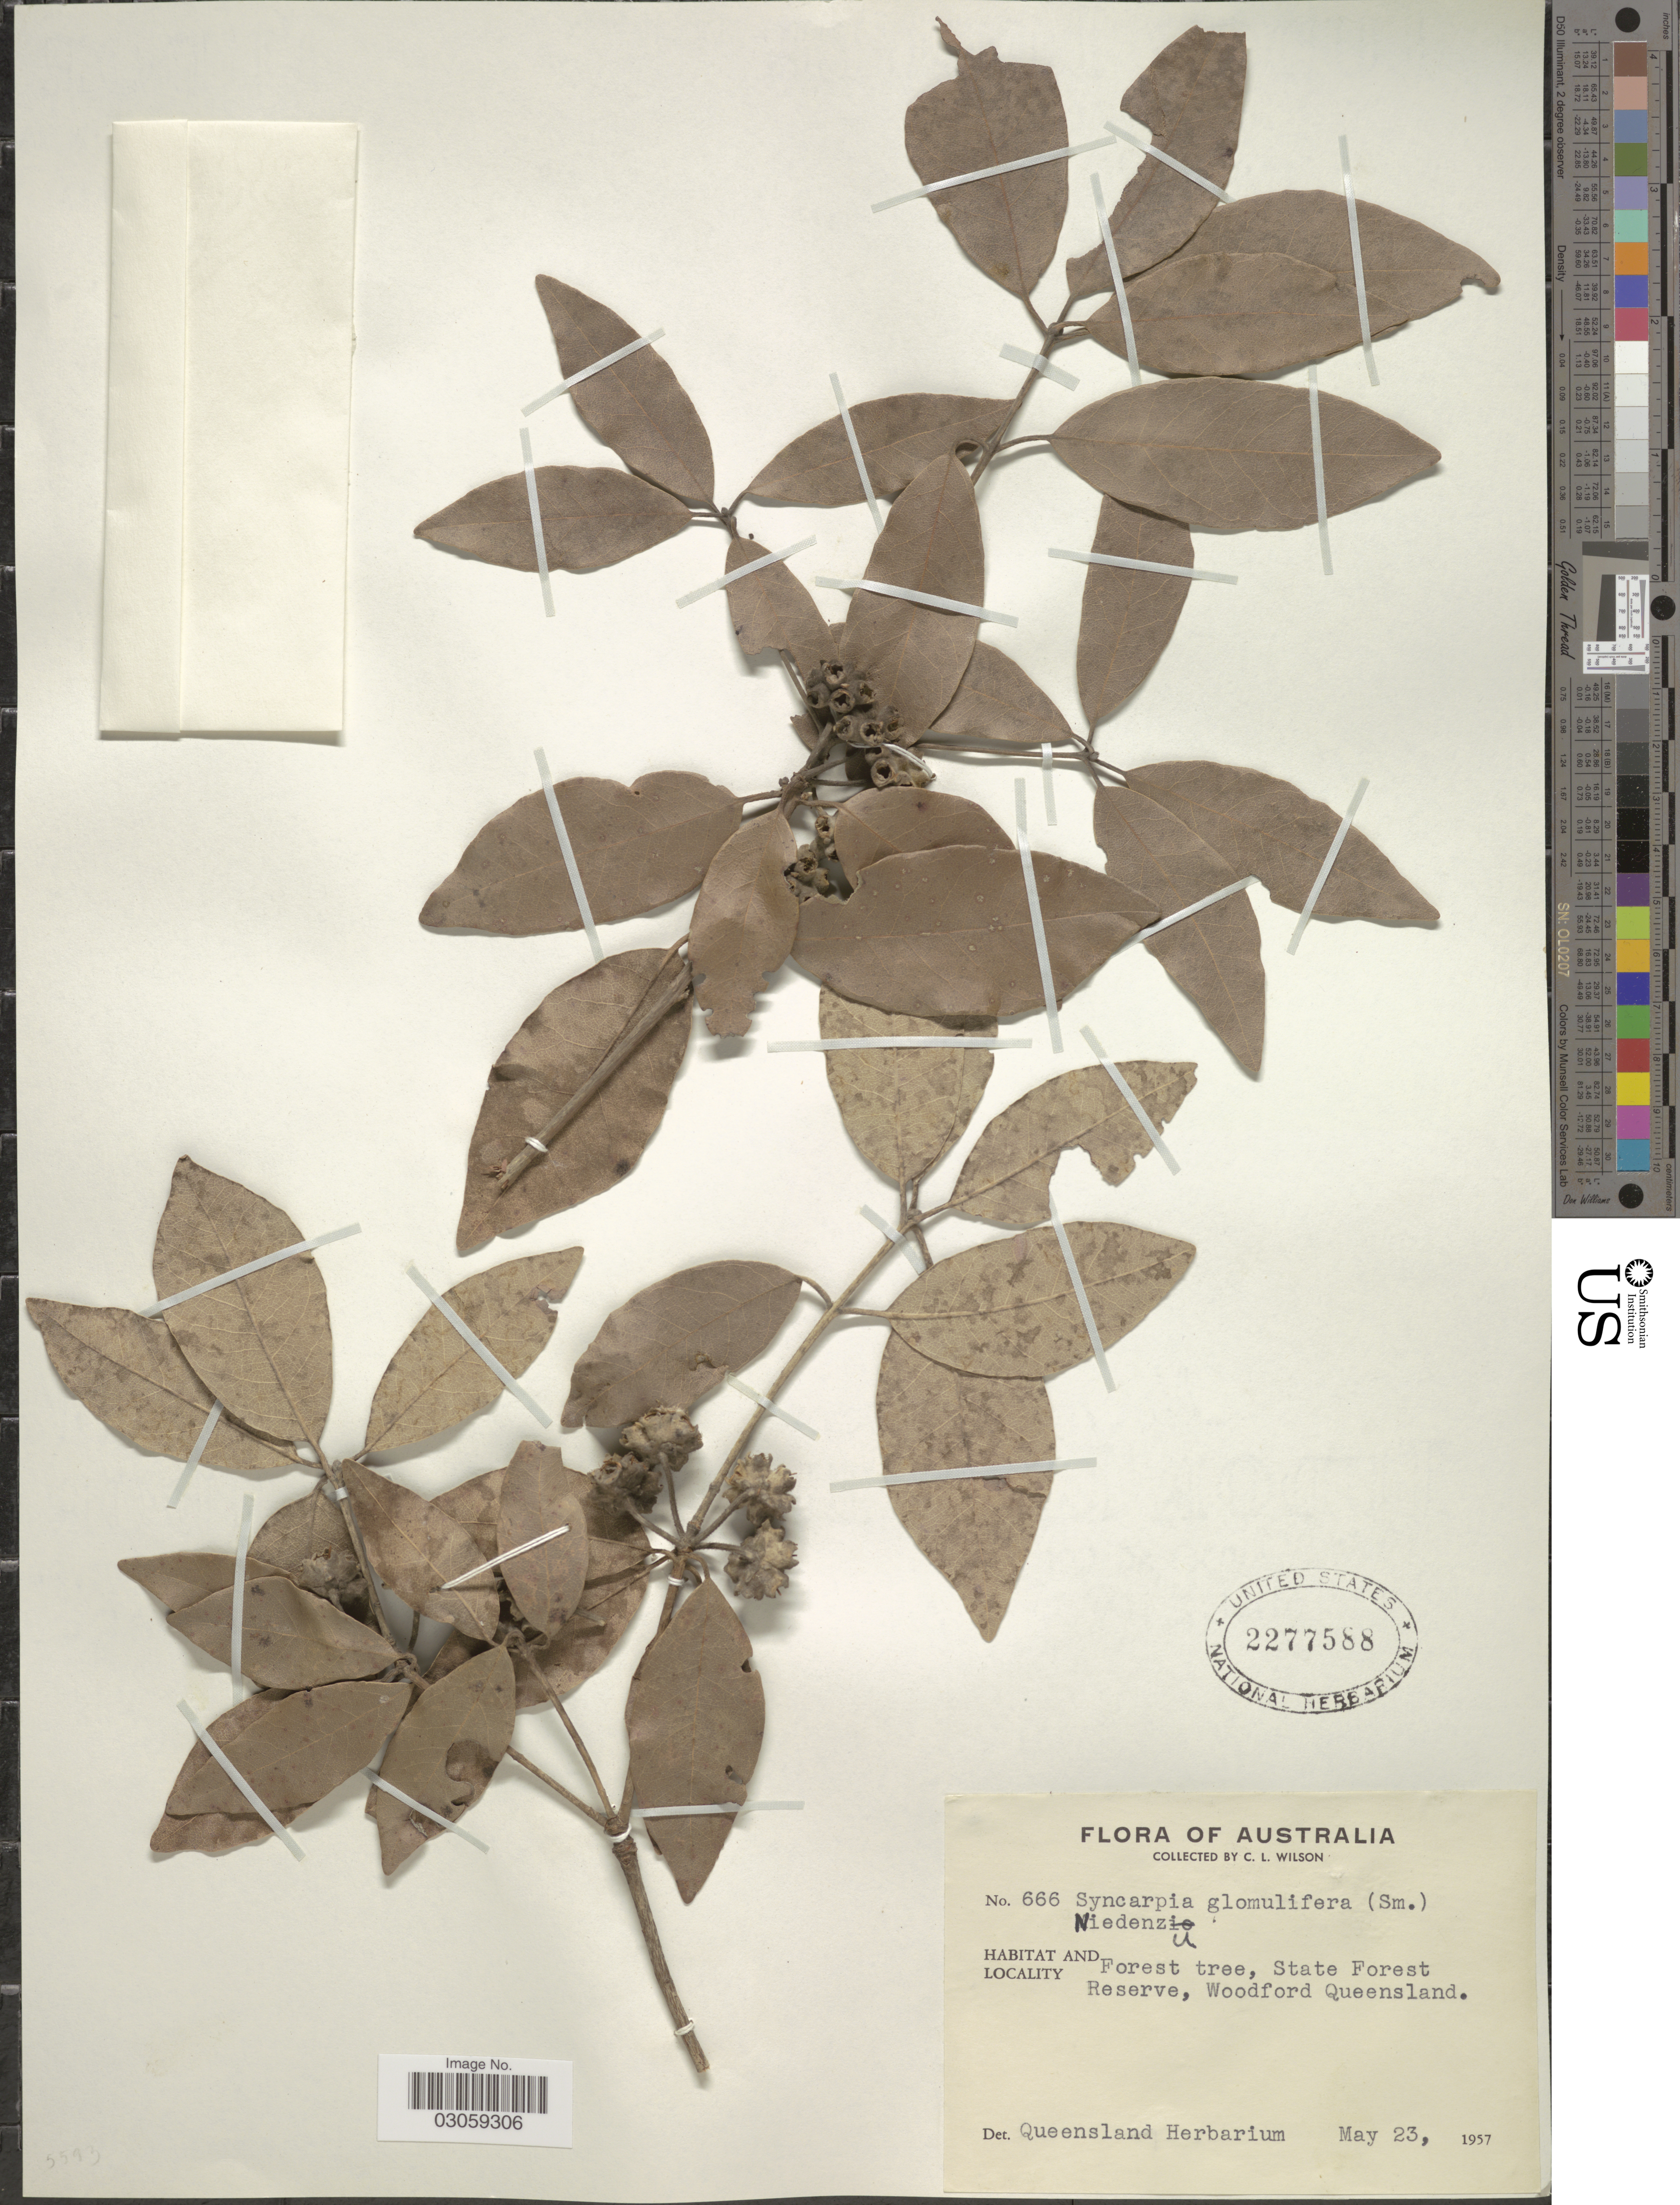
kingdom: Plantae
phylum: Tracheophyta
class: Magnoliopsida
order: Myrtales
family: Myrtaceae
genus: Syncarpia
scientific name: Syncarpia glomulifera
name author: (Sm.) Nied.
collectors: C. L. Wilson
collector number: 666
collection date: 1957-05-23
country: Australia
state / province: Queensland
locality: State Forest Reserve, Woodford Queensland.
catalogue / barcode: US 2277588